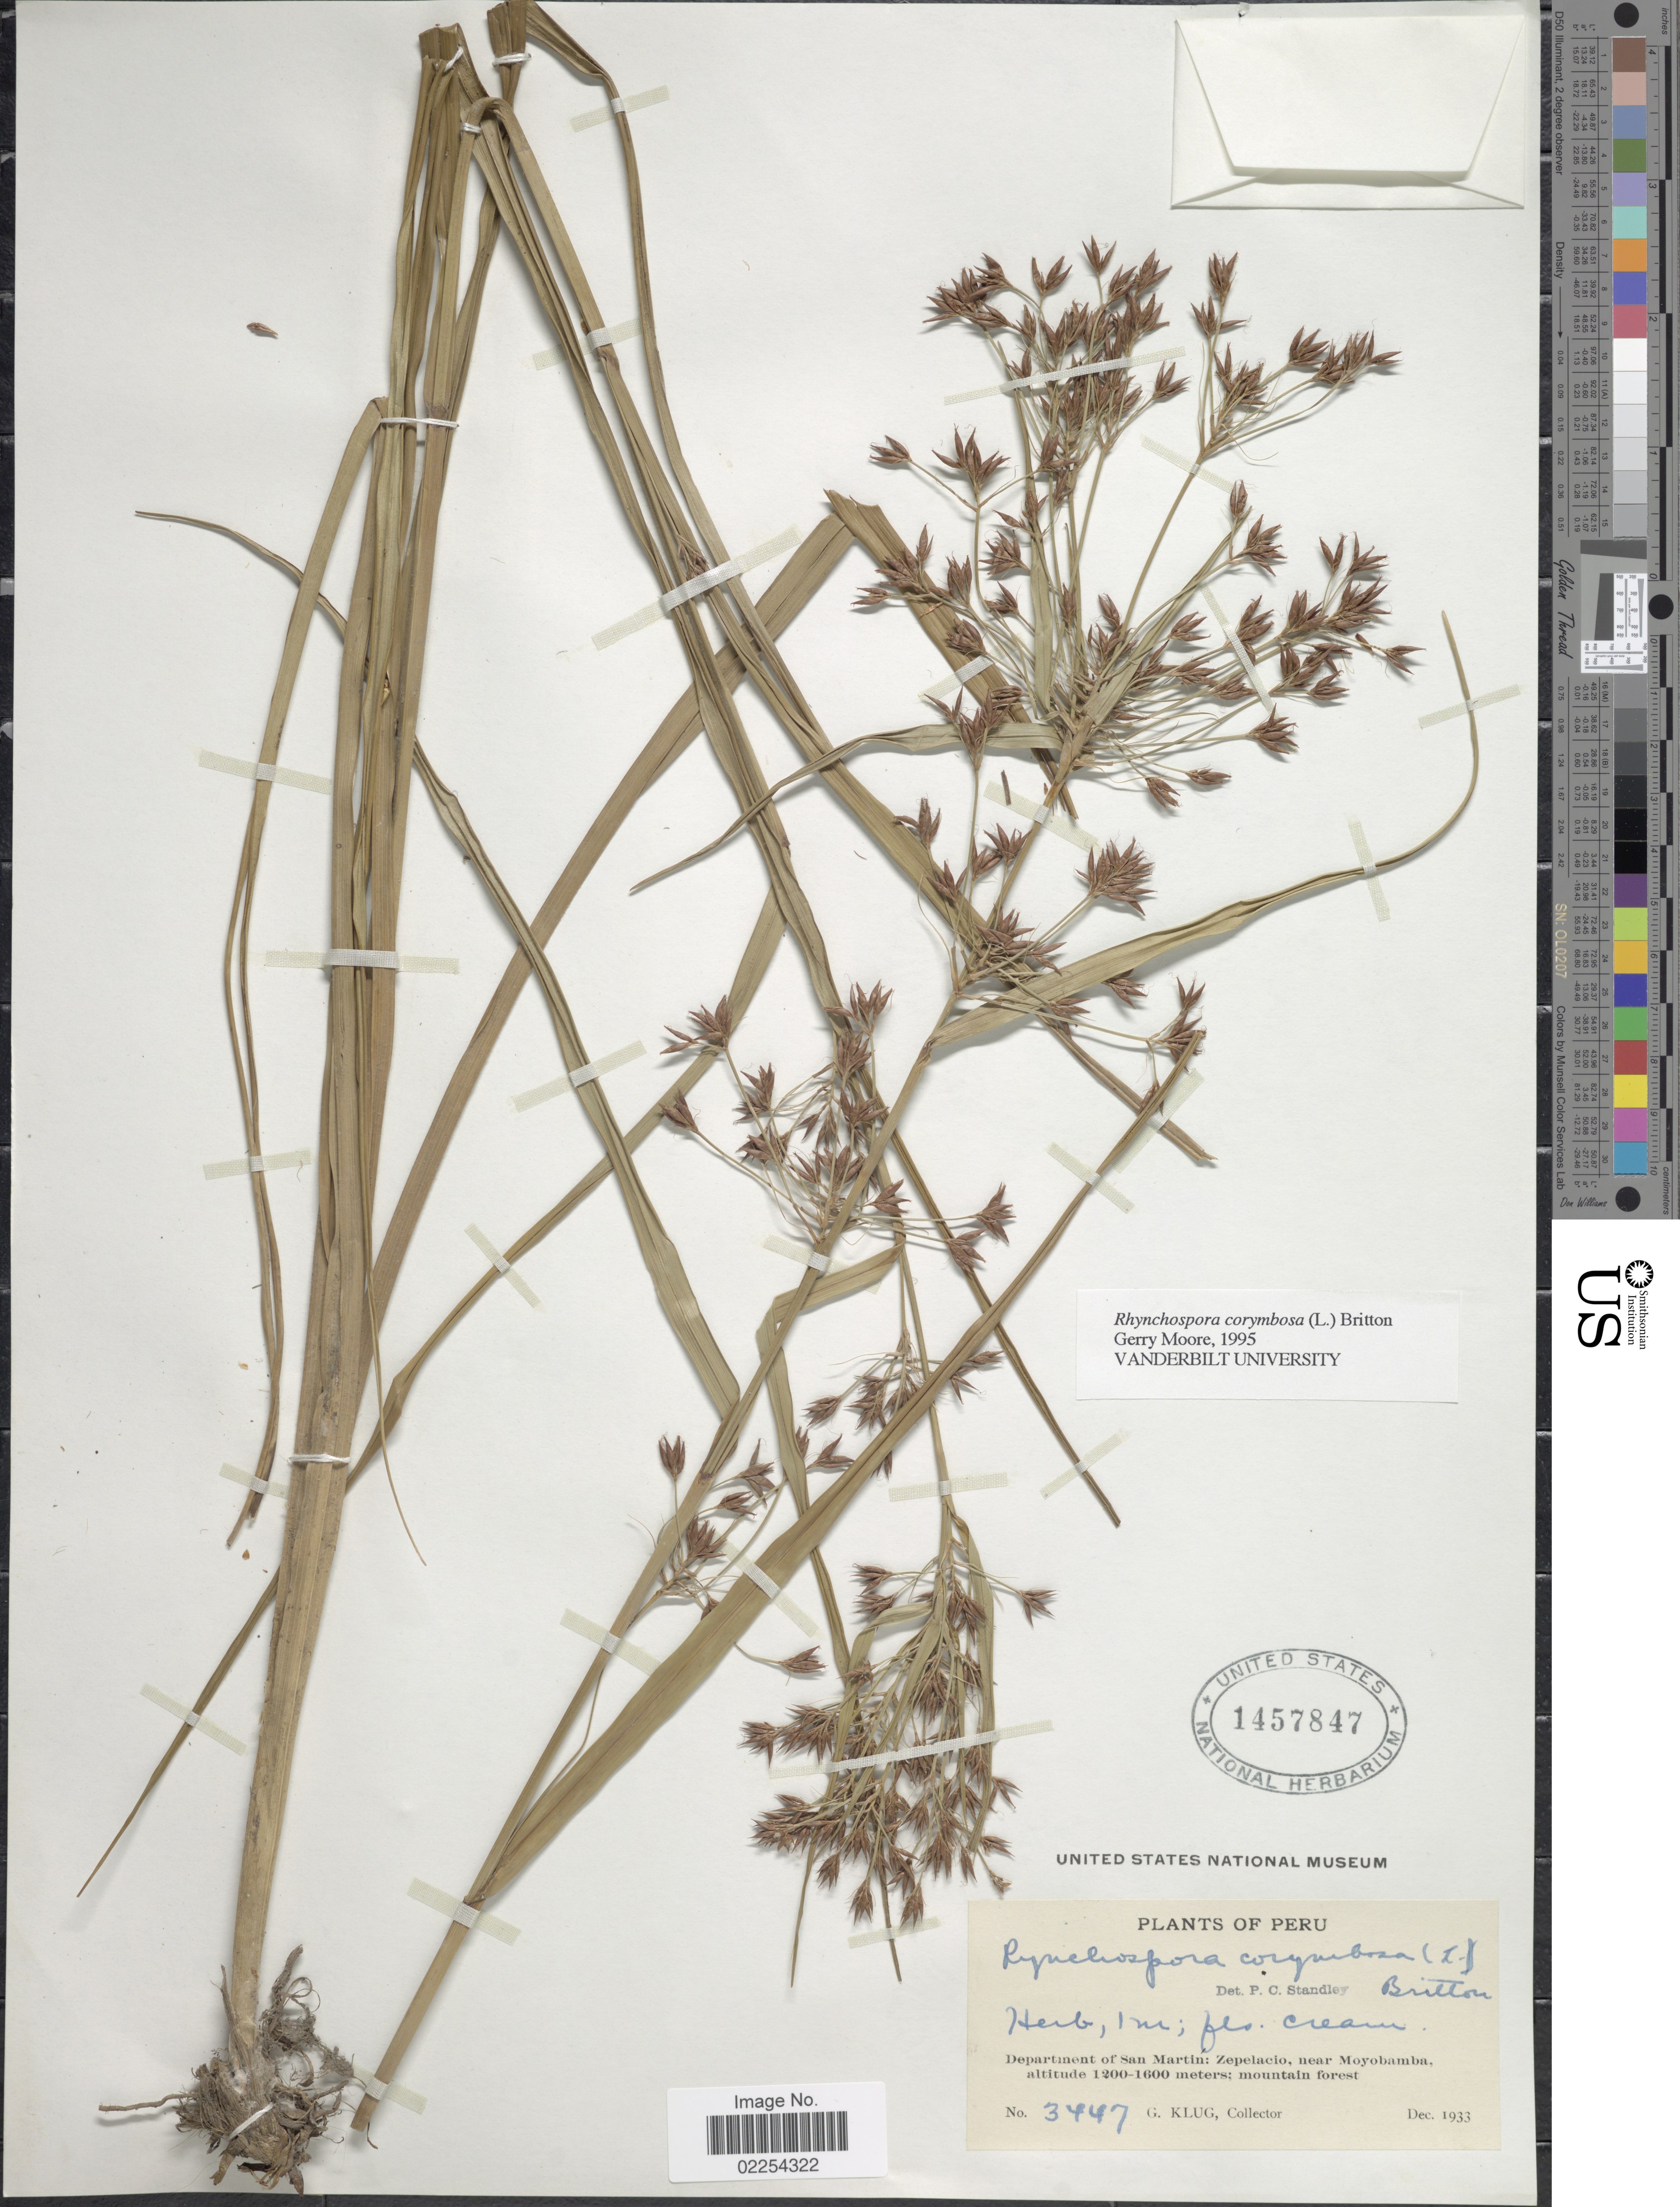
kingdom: Plantae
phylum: Tracheophyta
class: Liliopsida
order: Poales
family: Cyperaceae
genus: Rhynchospora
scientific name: Rhynchospora corymbosa var. asperula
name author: (Nees) Kük.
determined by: Weber, P., (ICN), Universidade Federal do Rio Grande do Sul (BRAZIL)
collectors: G. Klug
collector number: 3447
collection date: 1933-12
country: Peru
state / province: San Martín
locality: Zepelacio, near Moyobamba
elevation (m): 1200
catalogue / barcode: US 1457847